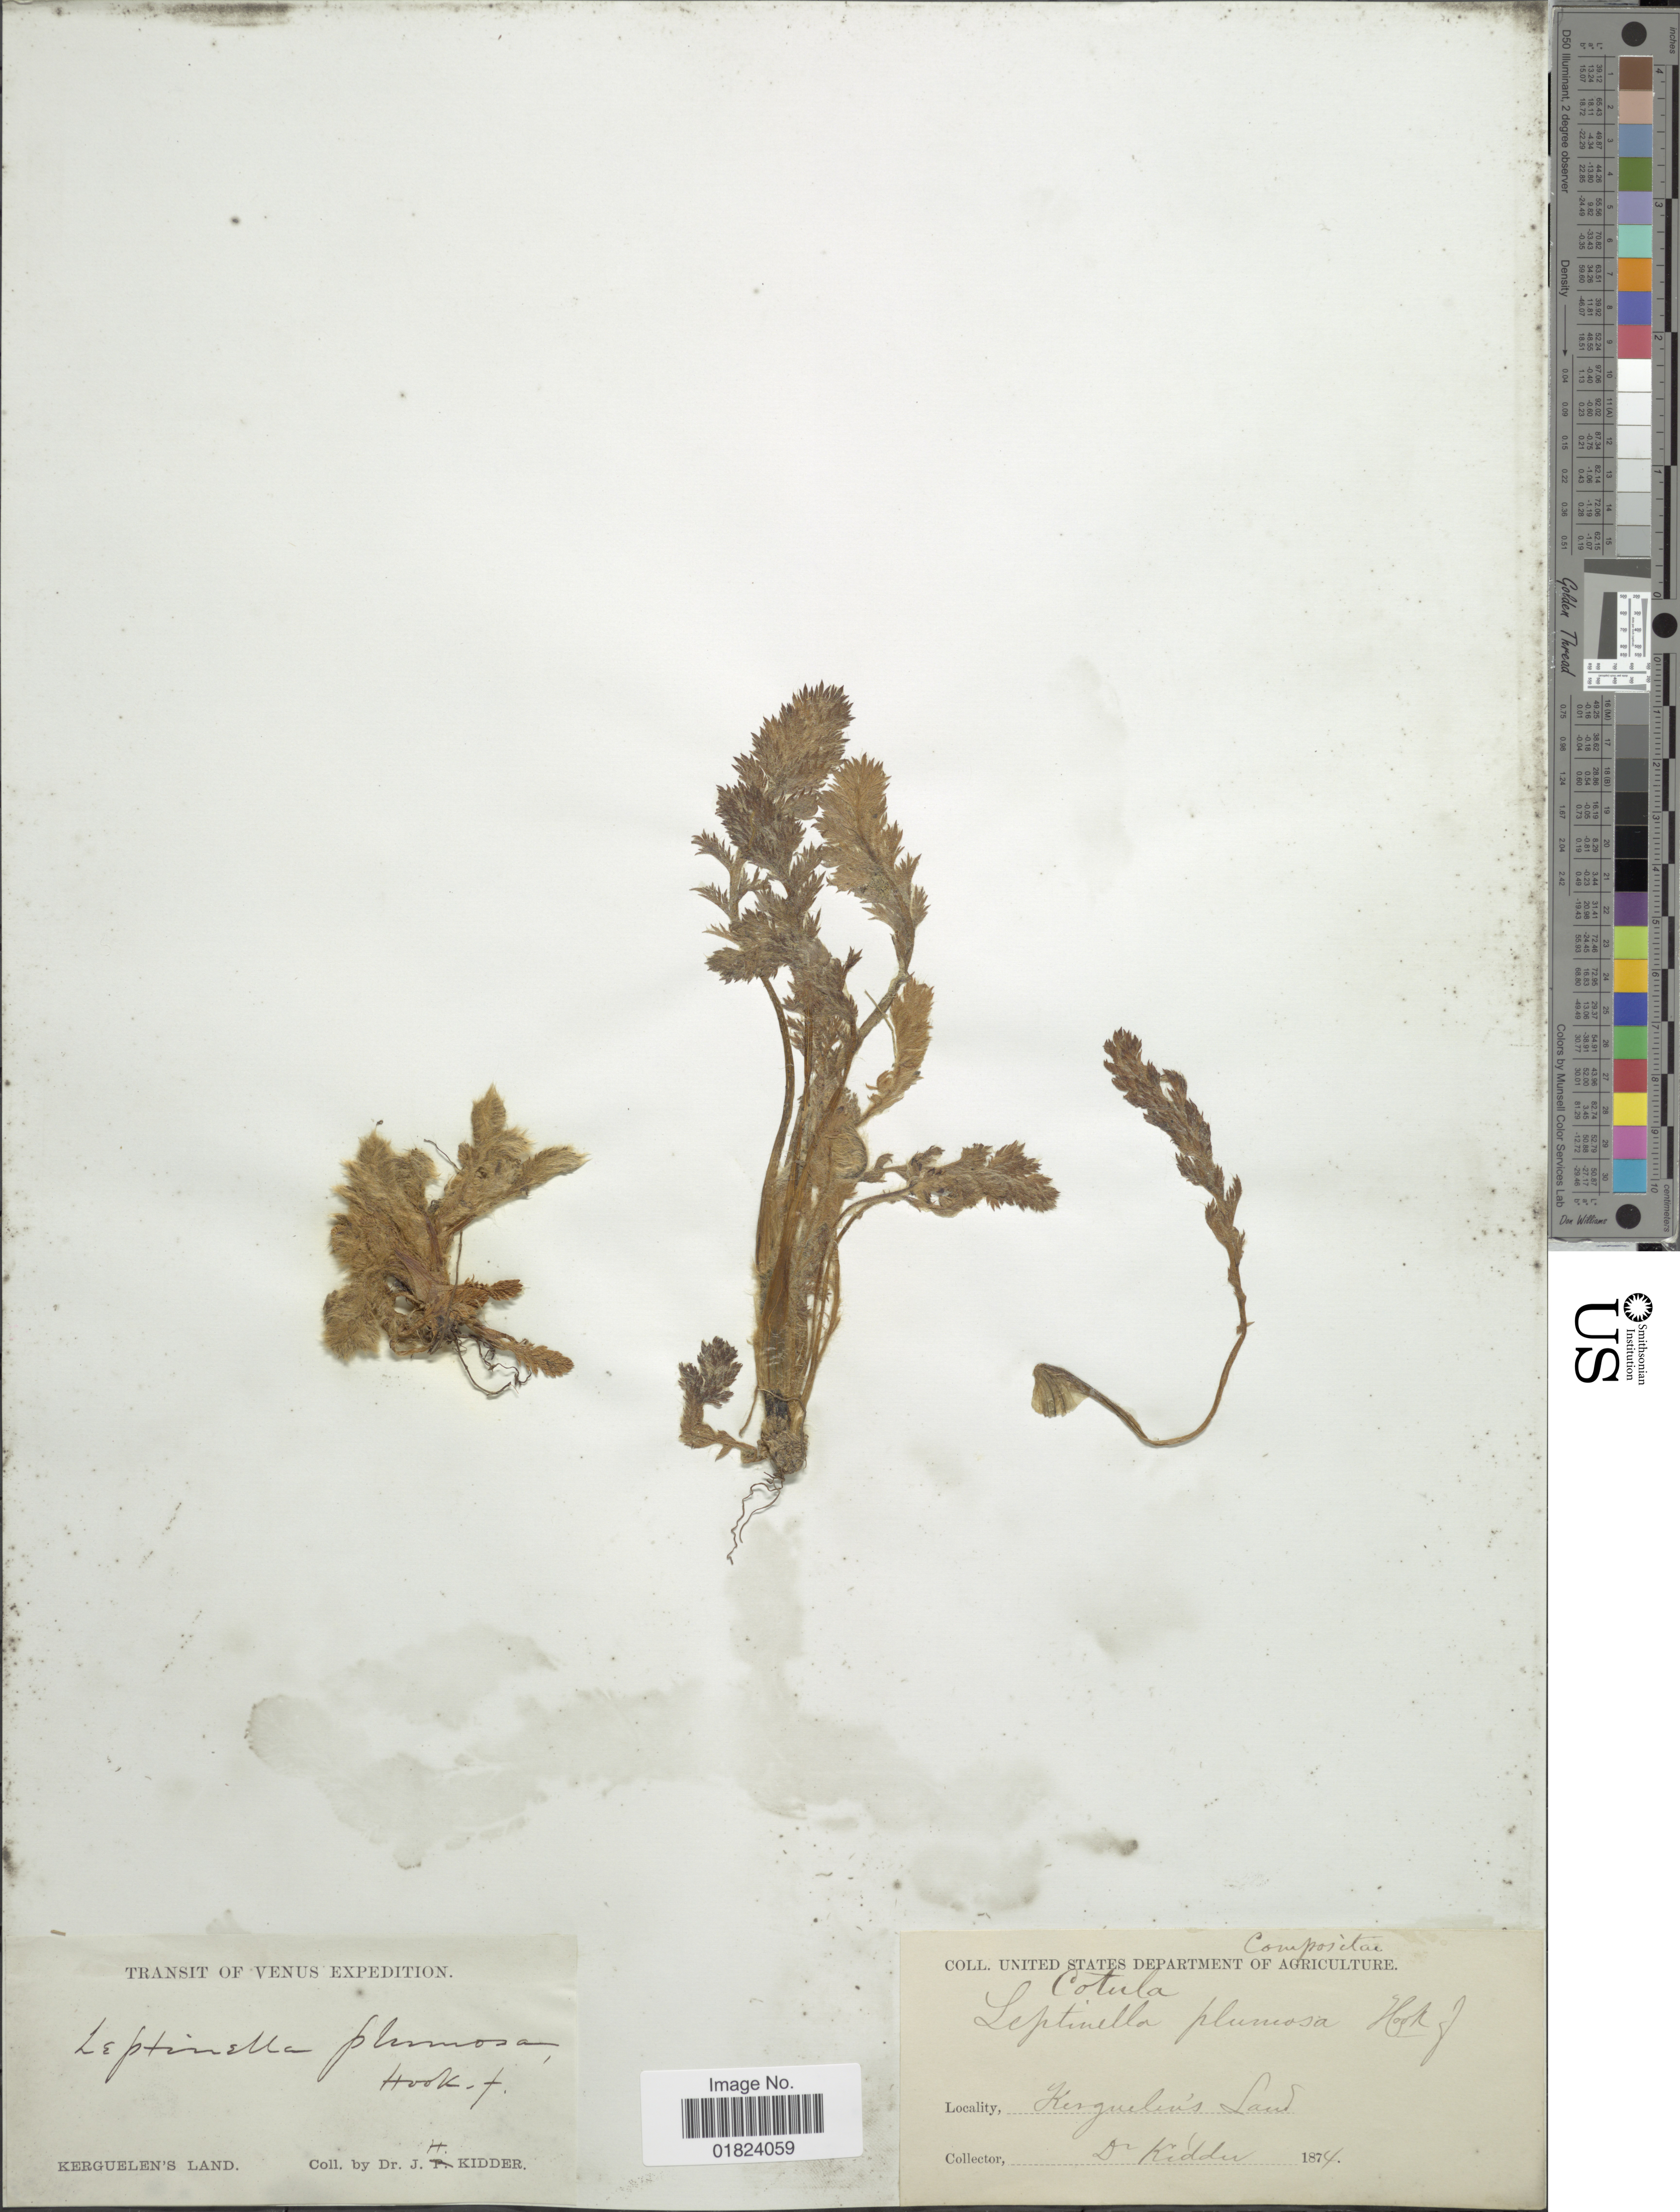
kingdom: Plantae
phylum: Tracheophyta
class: Magnoliopsida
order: Asterales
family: Asteraceae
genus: Cotula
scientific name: Cotula plumosa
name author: Hook. f.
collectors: J. Kidder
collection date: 1874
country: French Southern Territories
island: Kerguelen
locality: Kerguelen's Land